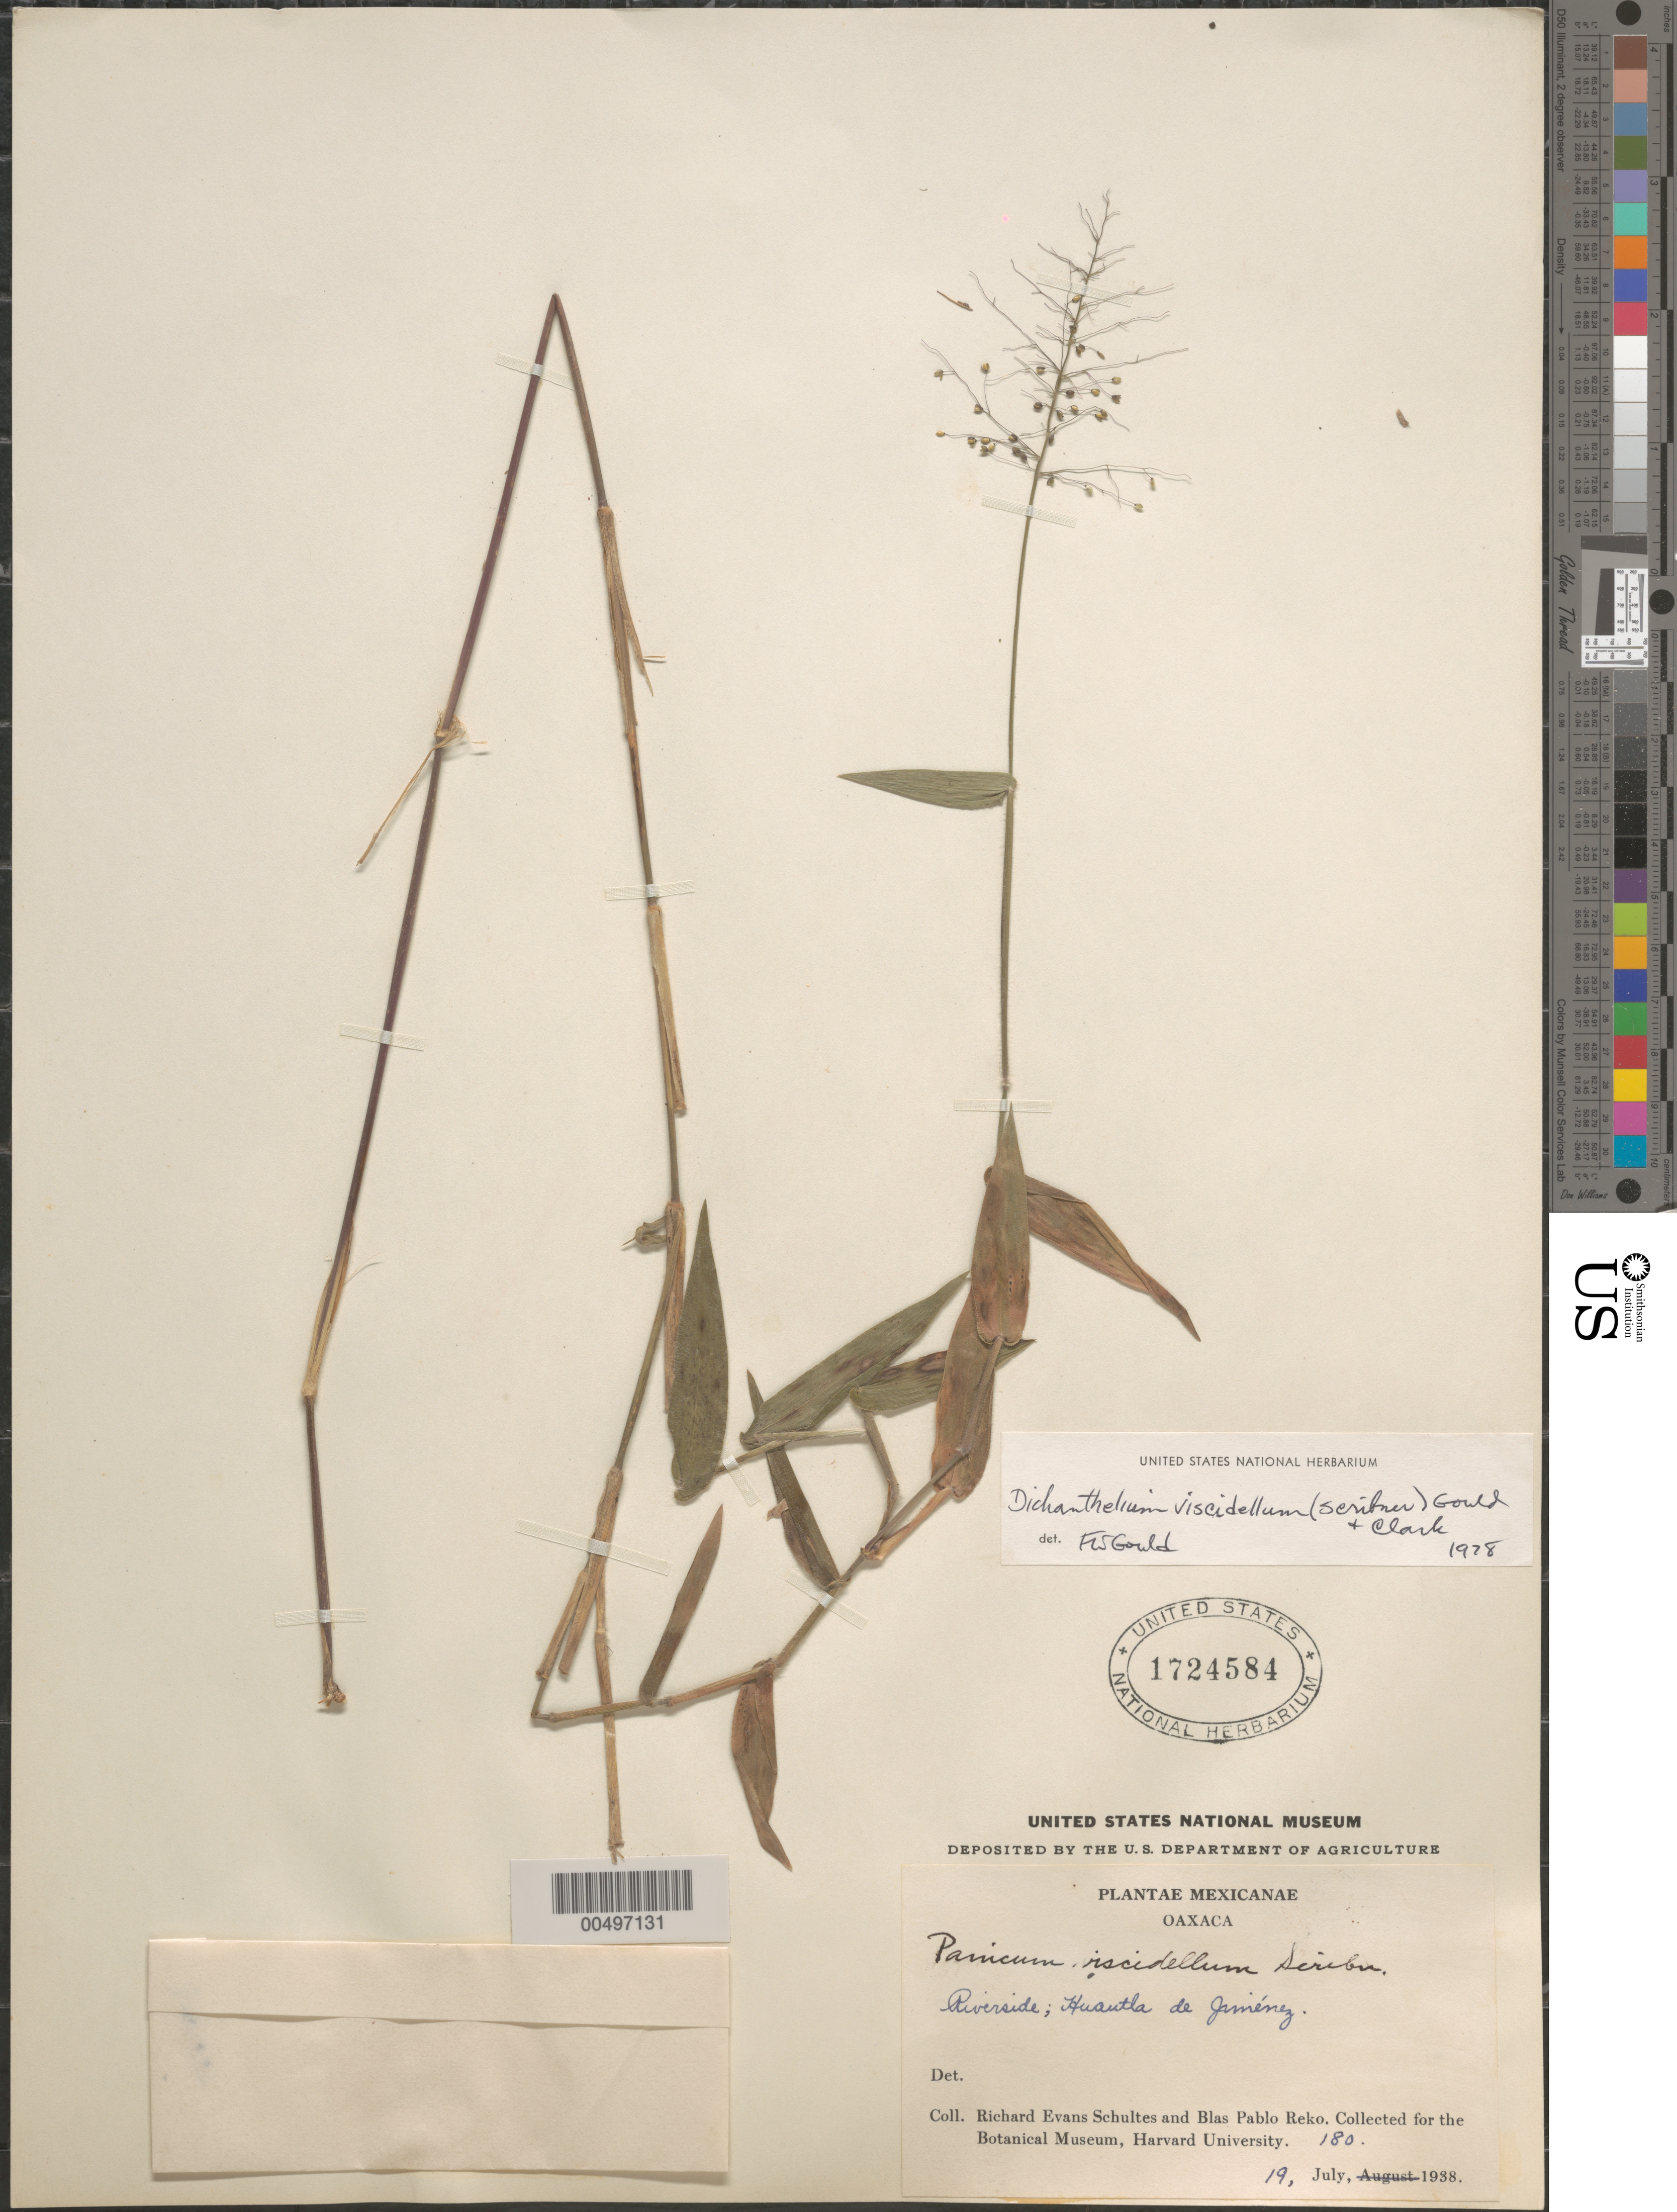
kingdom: Plantae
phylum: Tracheophyta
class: Liliopsida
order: Poales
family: Poaceae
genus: Dichanthelium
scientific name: Dichanthelium viscidellum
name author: (Scribn.) Gould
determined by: Gould, F. W.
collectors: R. E. Schultes & B. P. Reko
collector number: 180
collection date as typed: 19 Jul 1938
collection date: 1938-07-19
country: Mexico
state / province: Oaxaca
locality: Huautla de Jiménez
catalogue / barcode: US 1724584